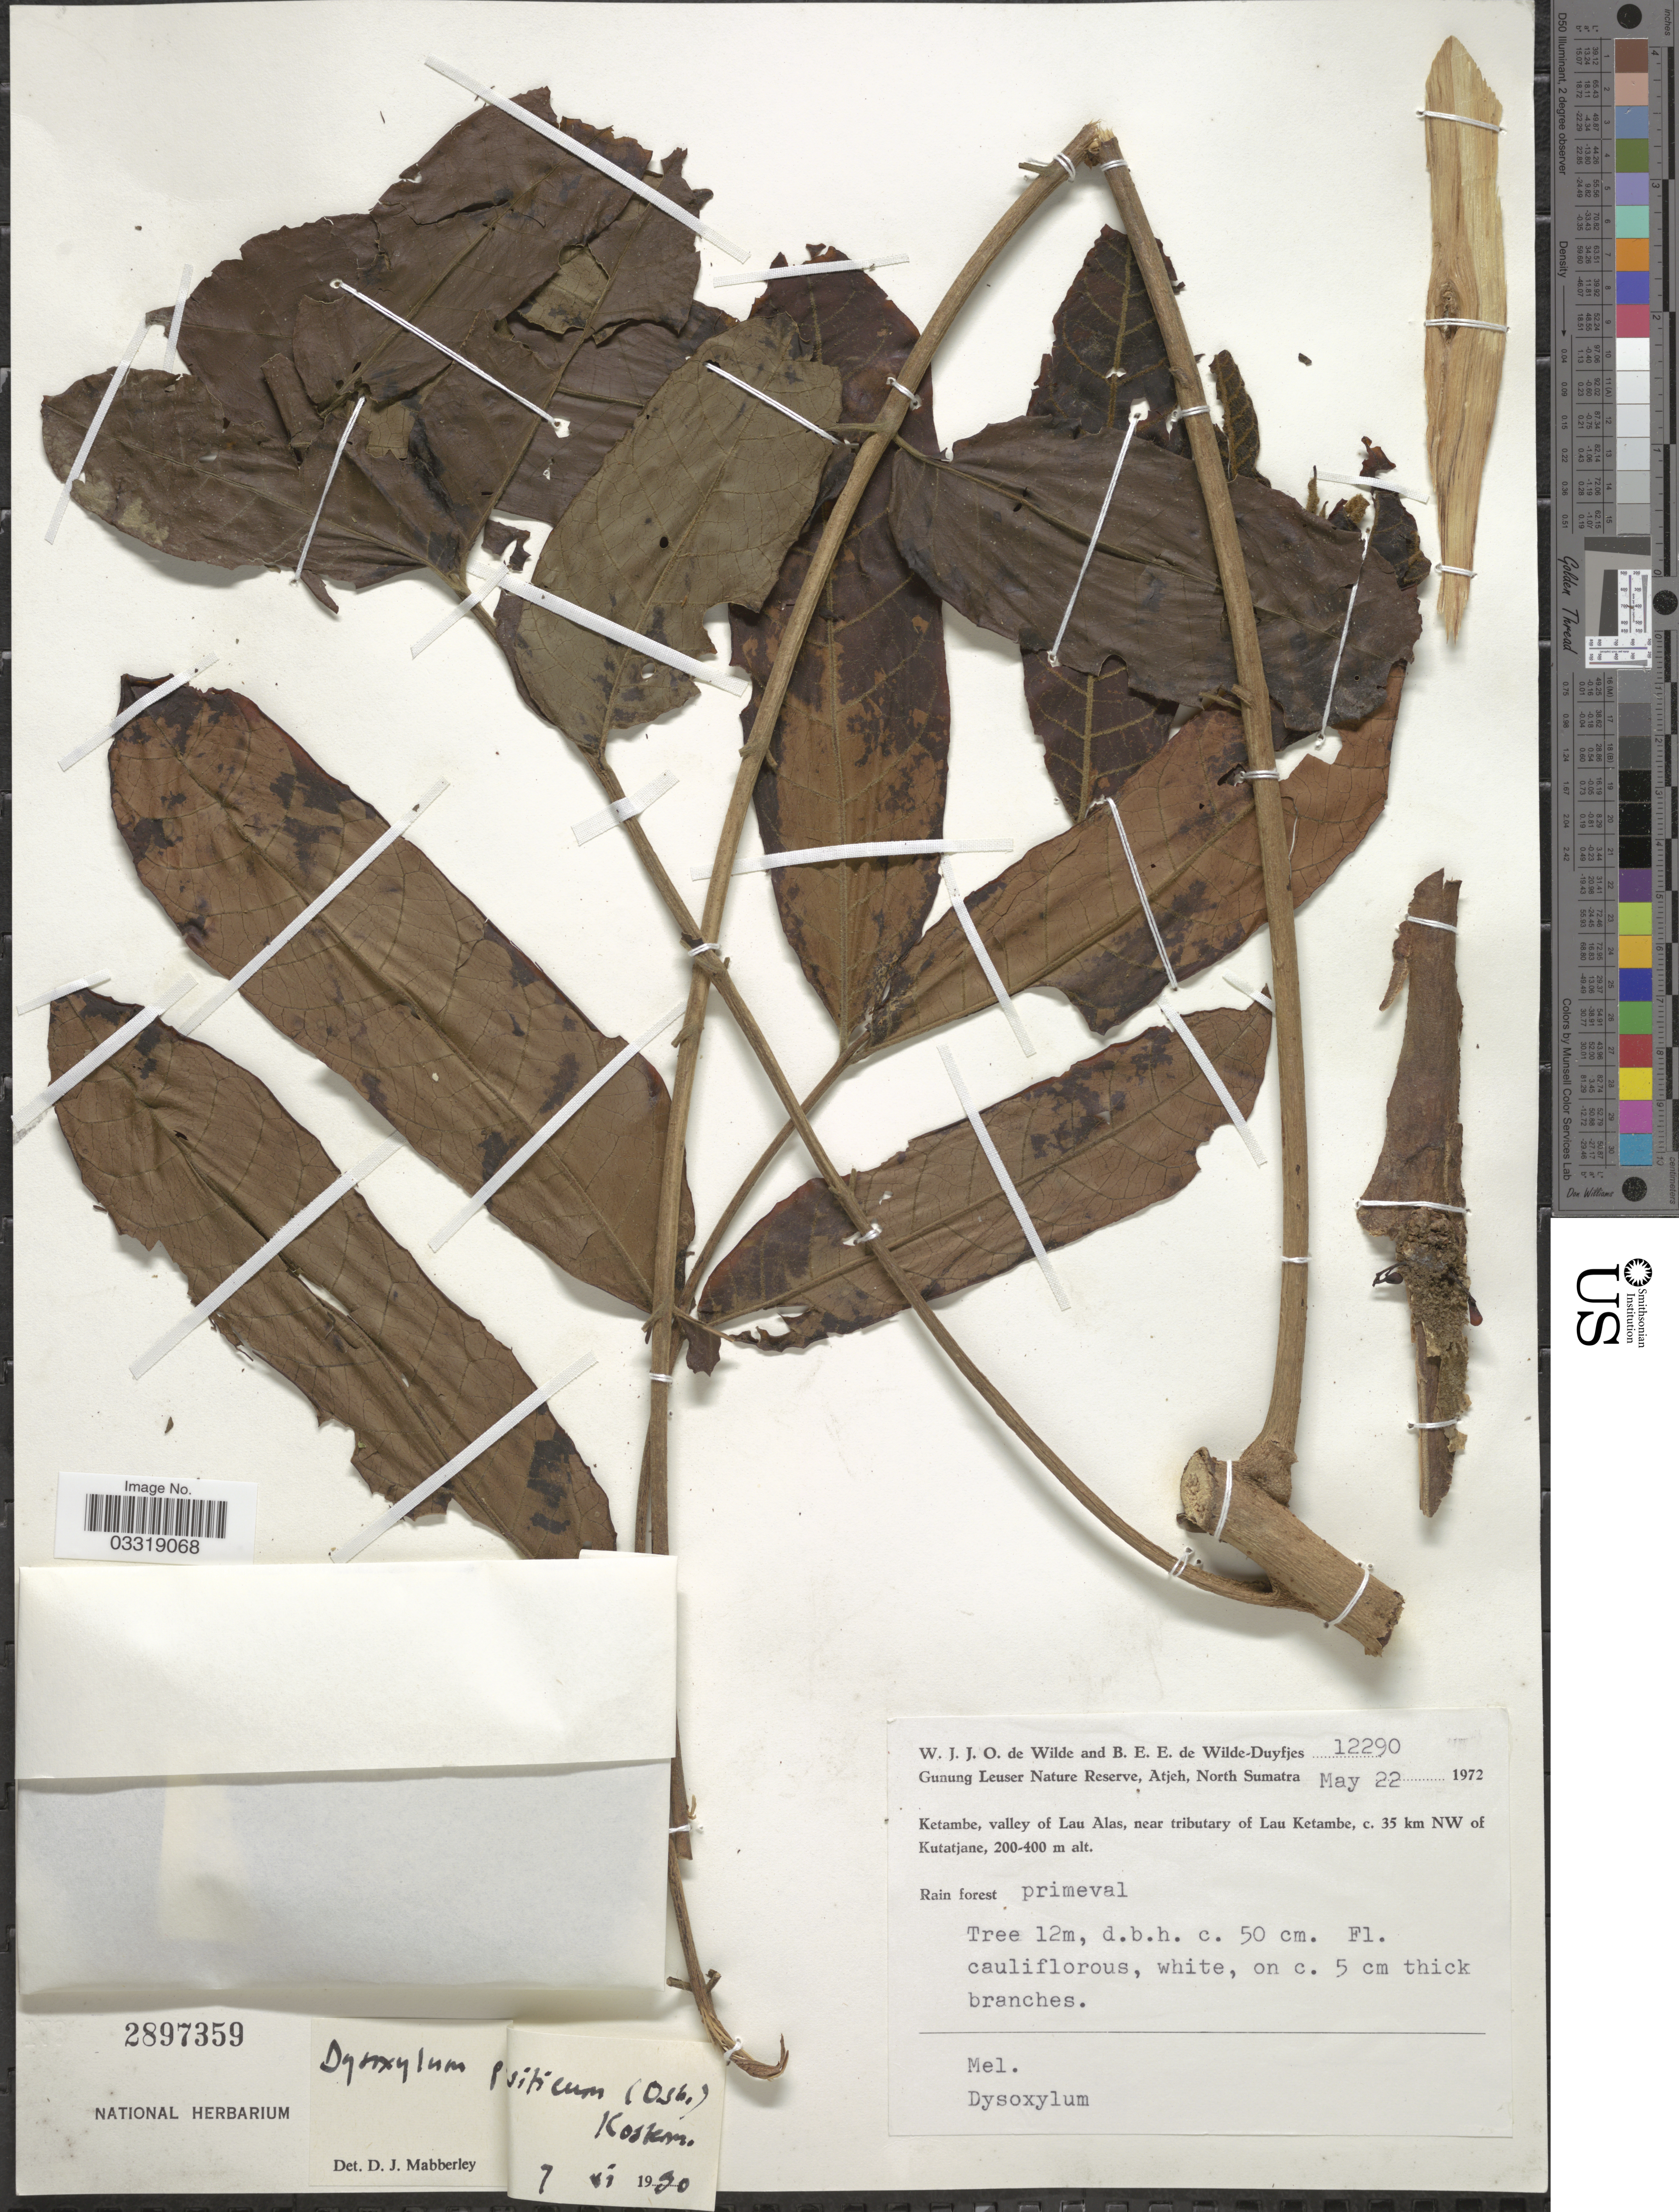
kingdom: Plantae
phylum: Tracheophyta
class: Magnoliopsida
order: Sapindales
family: Meliaceae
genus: Epicharis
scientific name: Epicharis parasitica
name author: (Osbeck) Mabb.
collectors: W. J. de Wilde & B. E. de Wilde-Duyfjes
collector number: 12290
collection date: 1972-05-22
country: Indonesia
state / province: Sumatra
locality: Gunung Leuser Nature Reserve, Atjeh, North Sumatra. Ketambe, valley of Lau Alas, near tributary of Lau Ketambe, c. 35 km NW of Kutatjane.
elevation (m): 200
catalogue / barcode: US 2897359